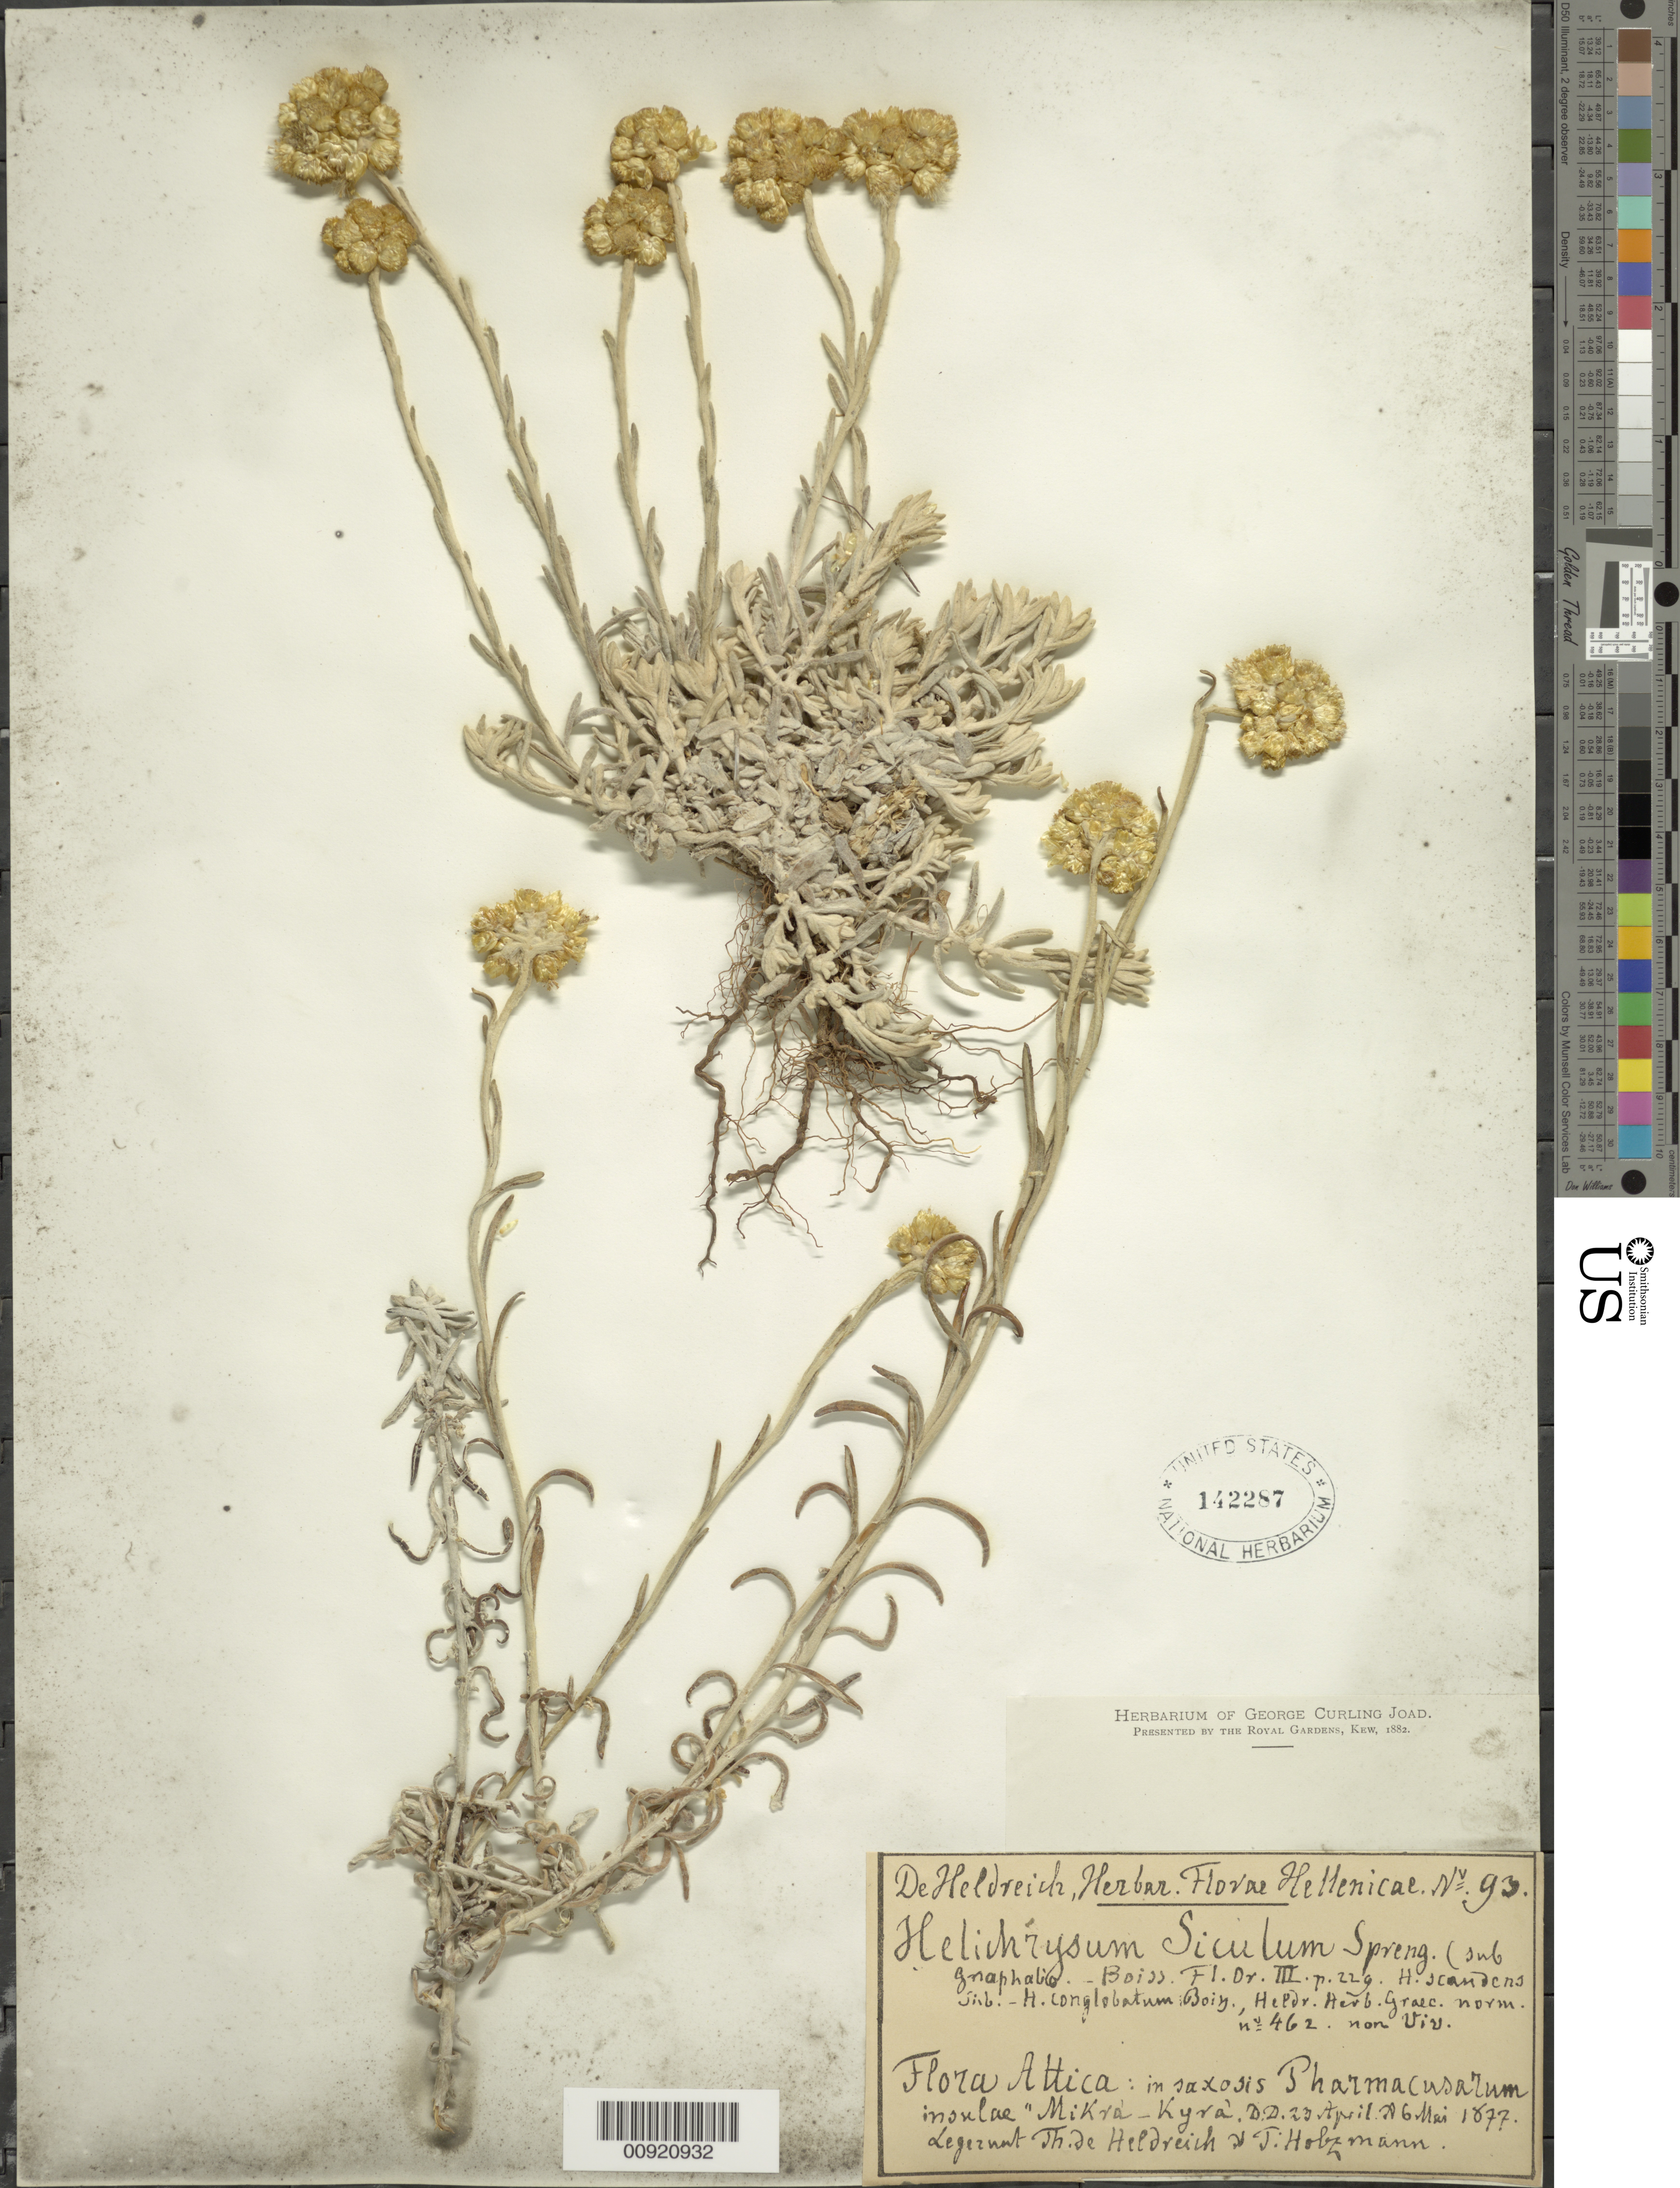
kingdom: Plantae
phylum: Tracheophyta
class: Magnoliopsida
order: Asterales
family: Asteraceae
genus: Helichrysum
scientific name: Helichrysum siculum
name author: Boiss.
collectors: Heldreich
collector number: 93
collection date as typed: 06 May 1877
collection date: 1877-05-06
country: Greece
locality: Flora Attica: in saxosis Pharmacusatum insulae "Mikra-Kyra"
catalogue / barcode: US 142287